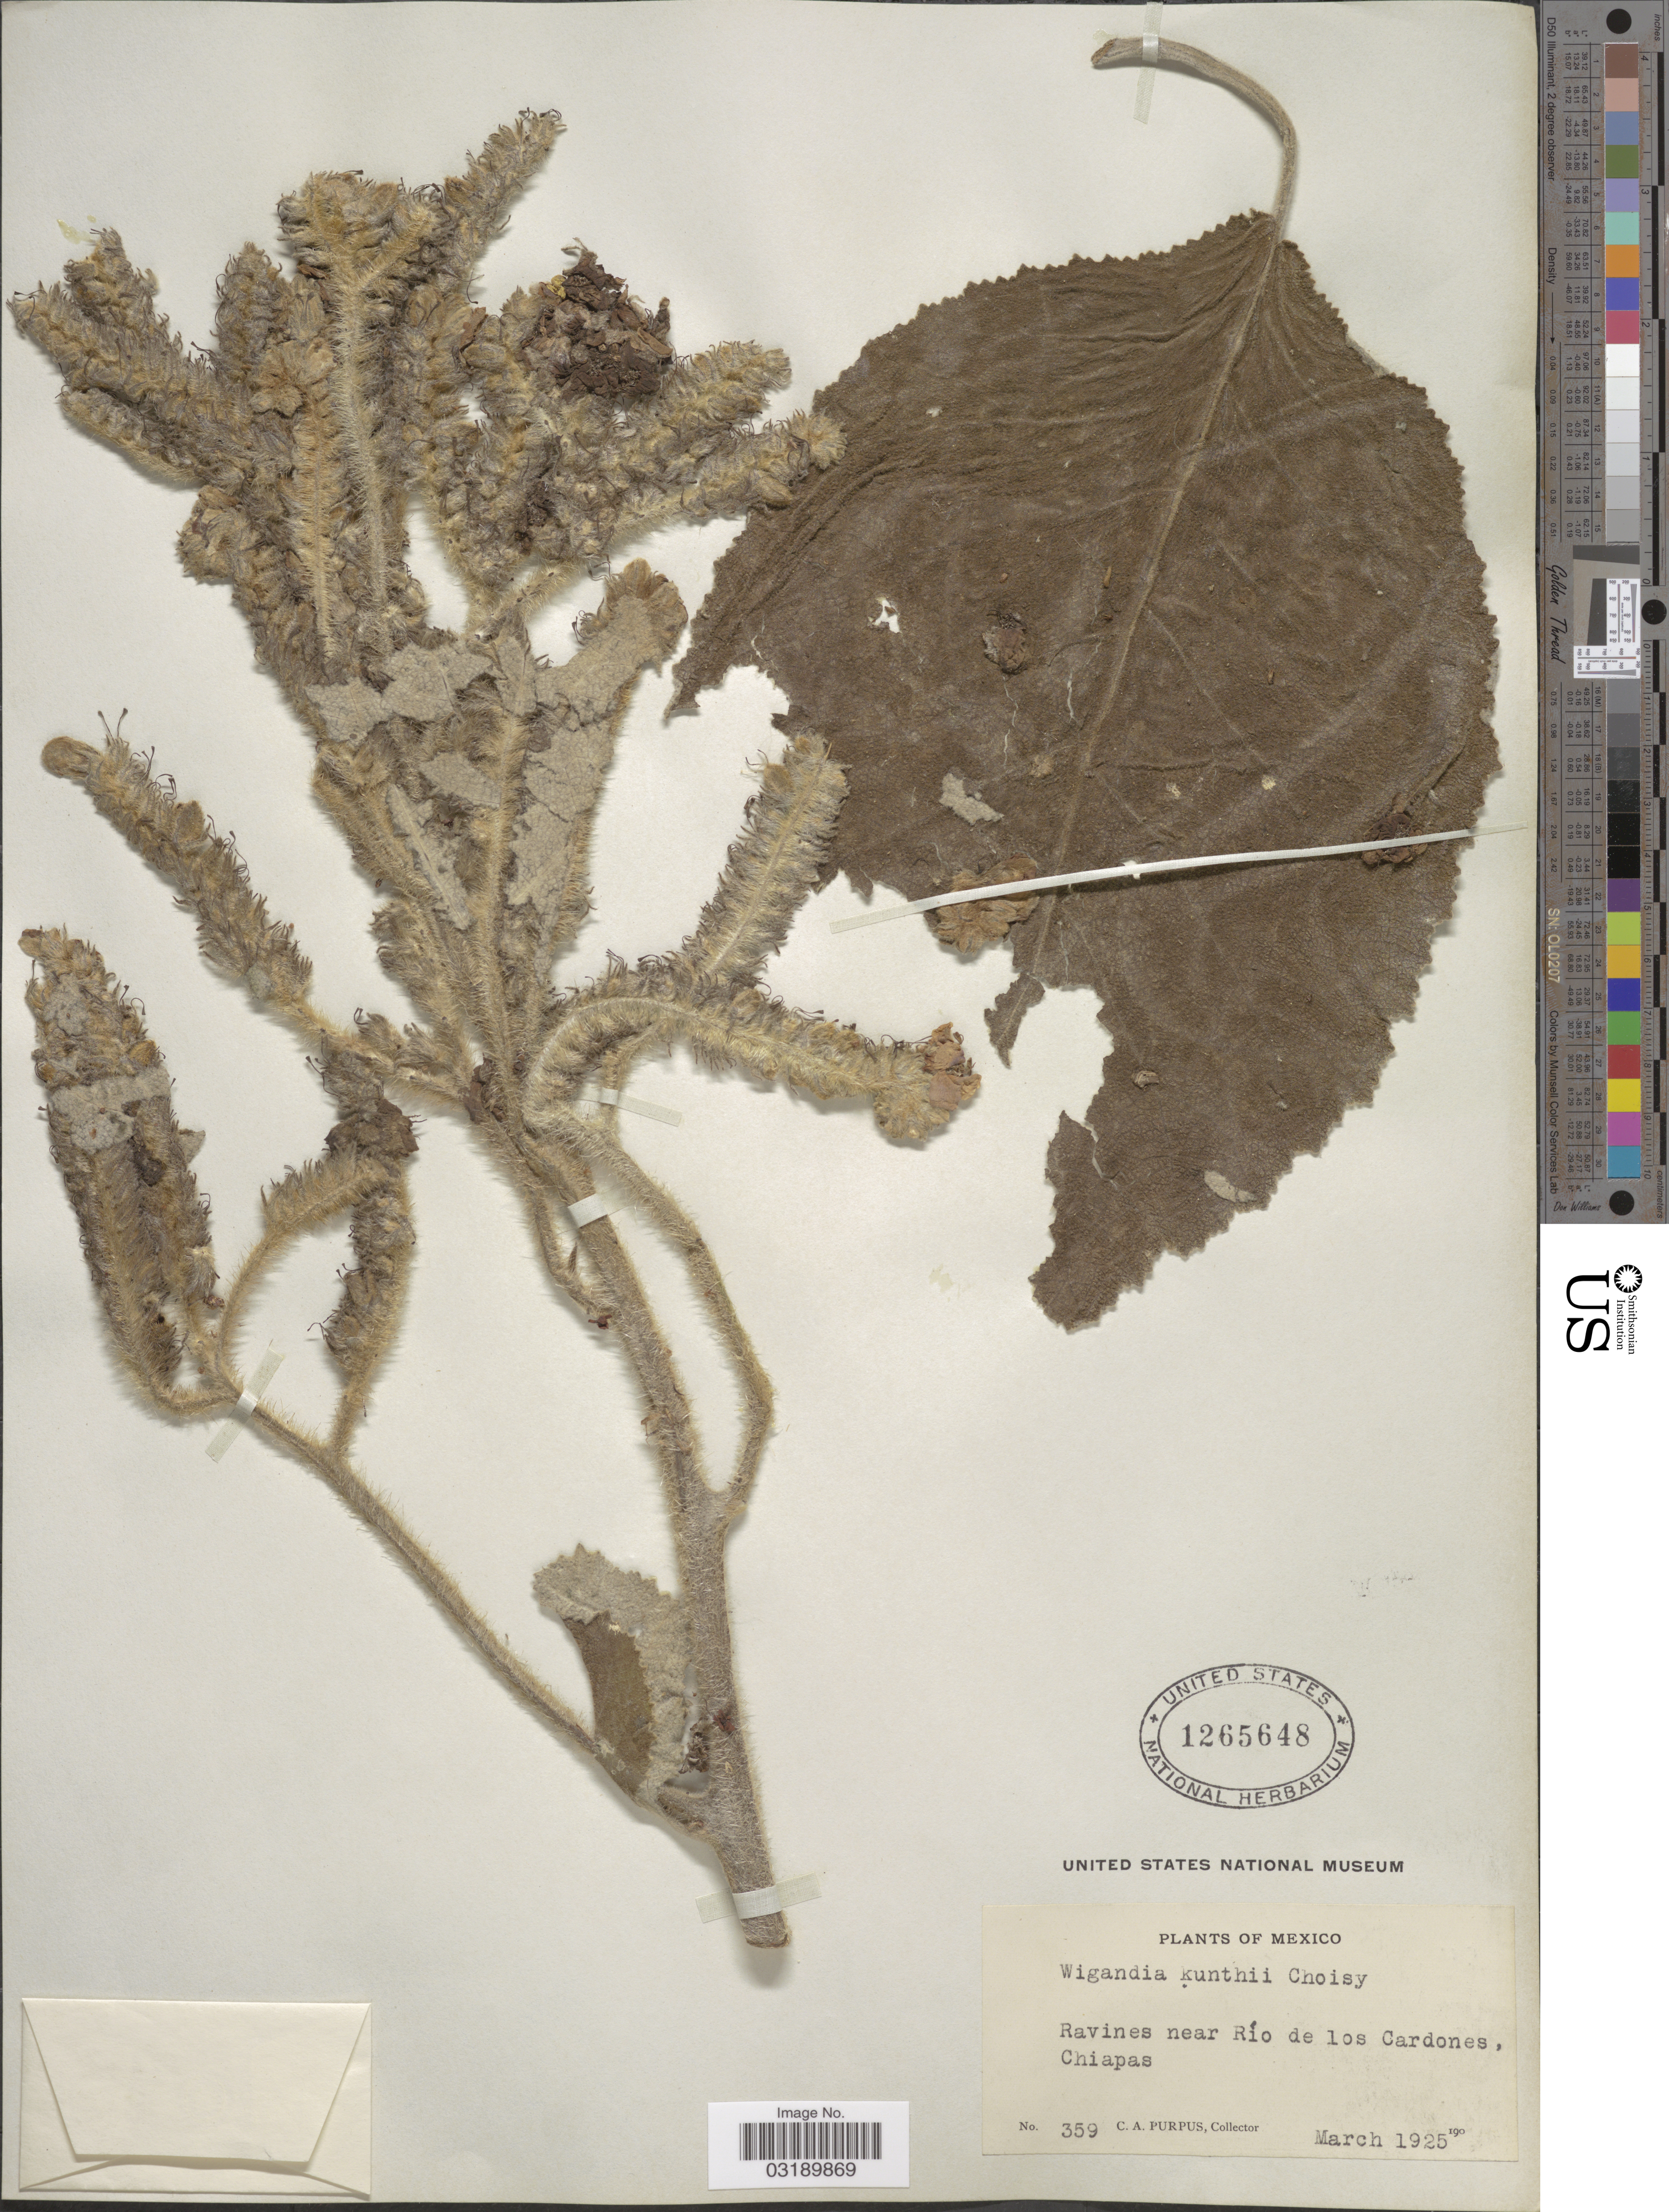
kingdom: Plantae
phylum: Tracheophyta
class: Magnoliopsida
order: Boraginales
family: Namaceae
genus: Wigandia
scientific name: Wigandia kunthii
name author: Choisy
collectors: C. A. Purpus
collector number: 359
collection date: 1925-03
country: Mexico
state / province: Chiapas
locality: Ravines near Río de los Cordones, Chiapas.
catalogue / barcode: US 1265648